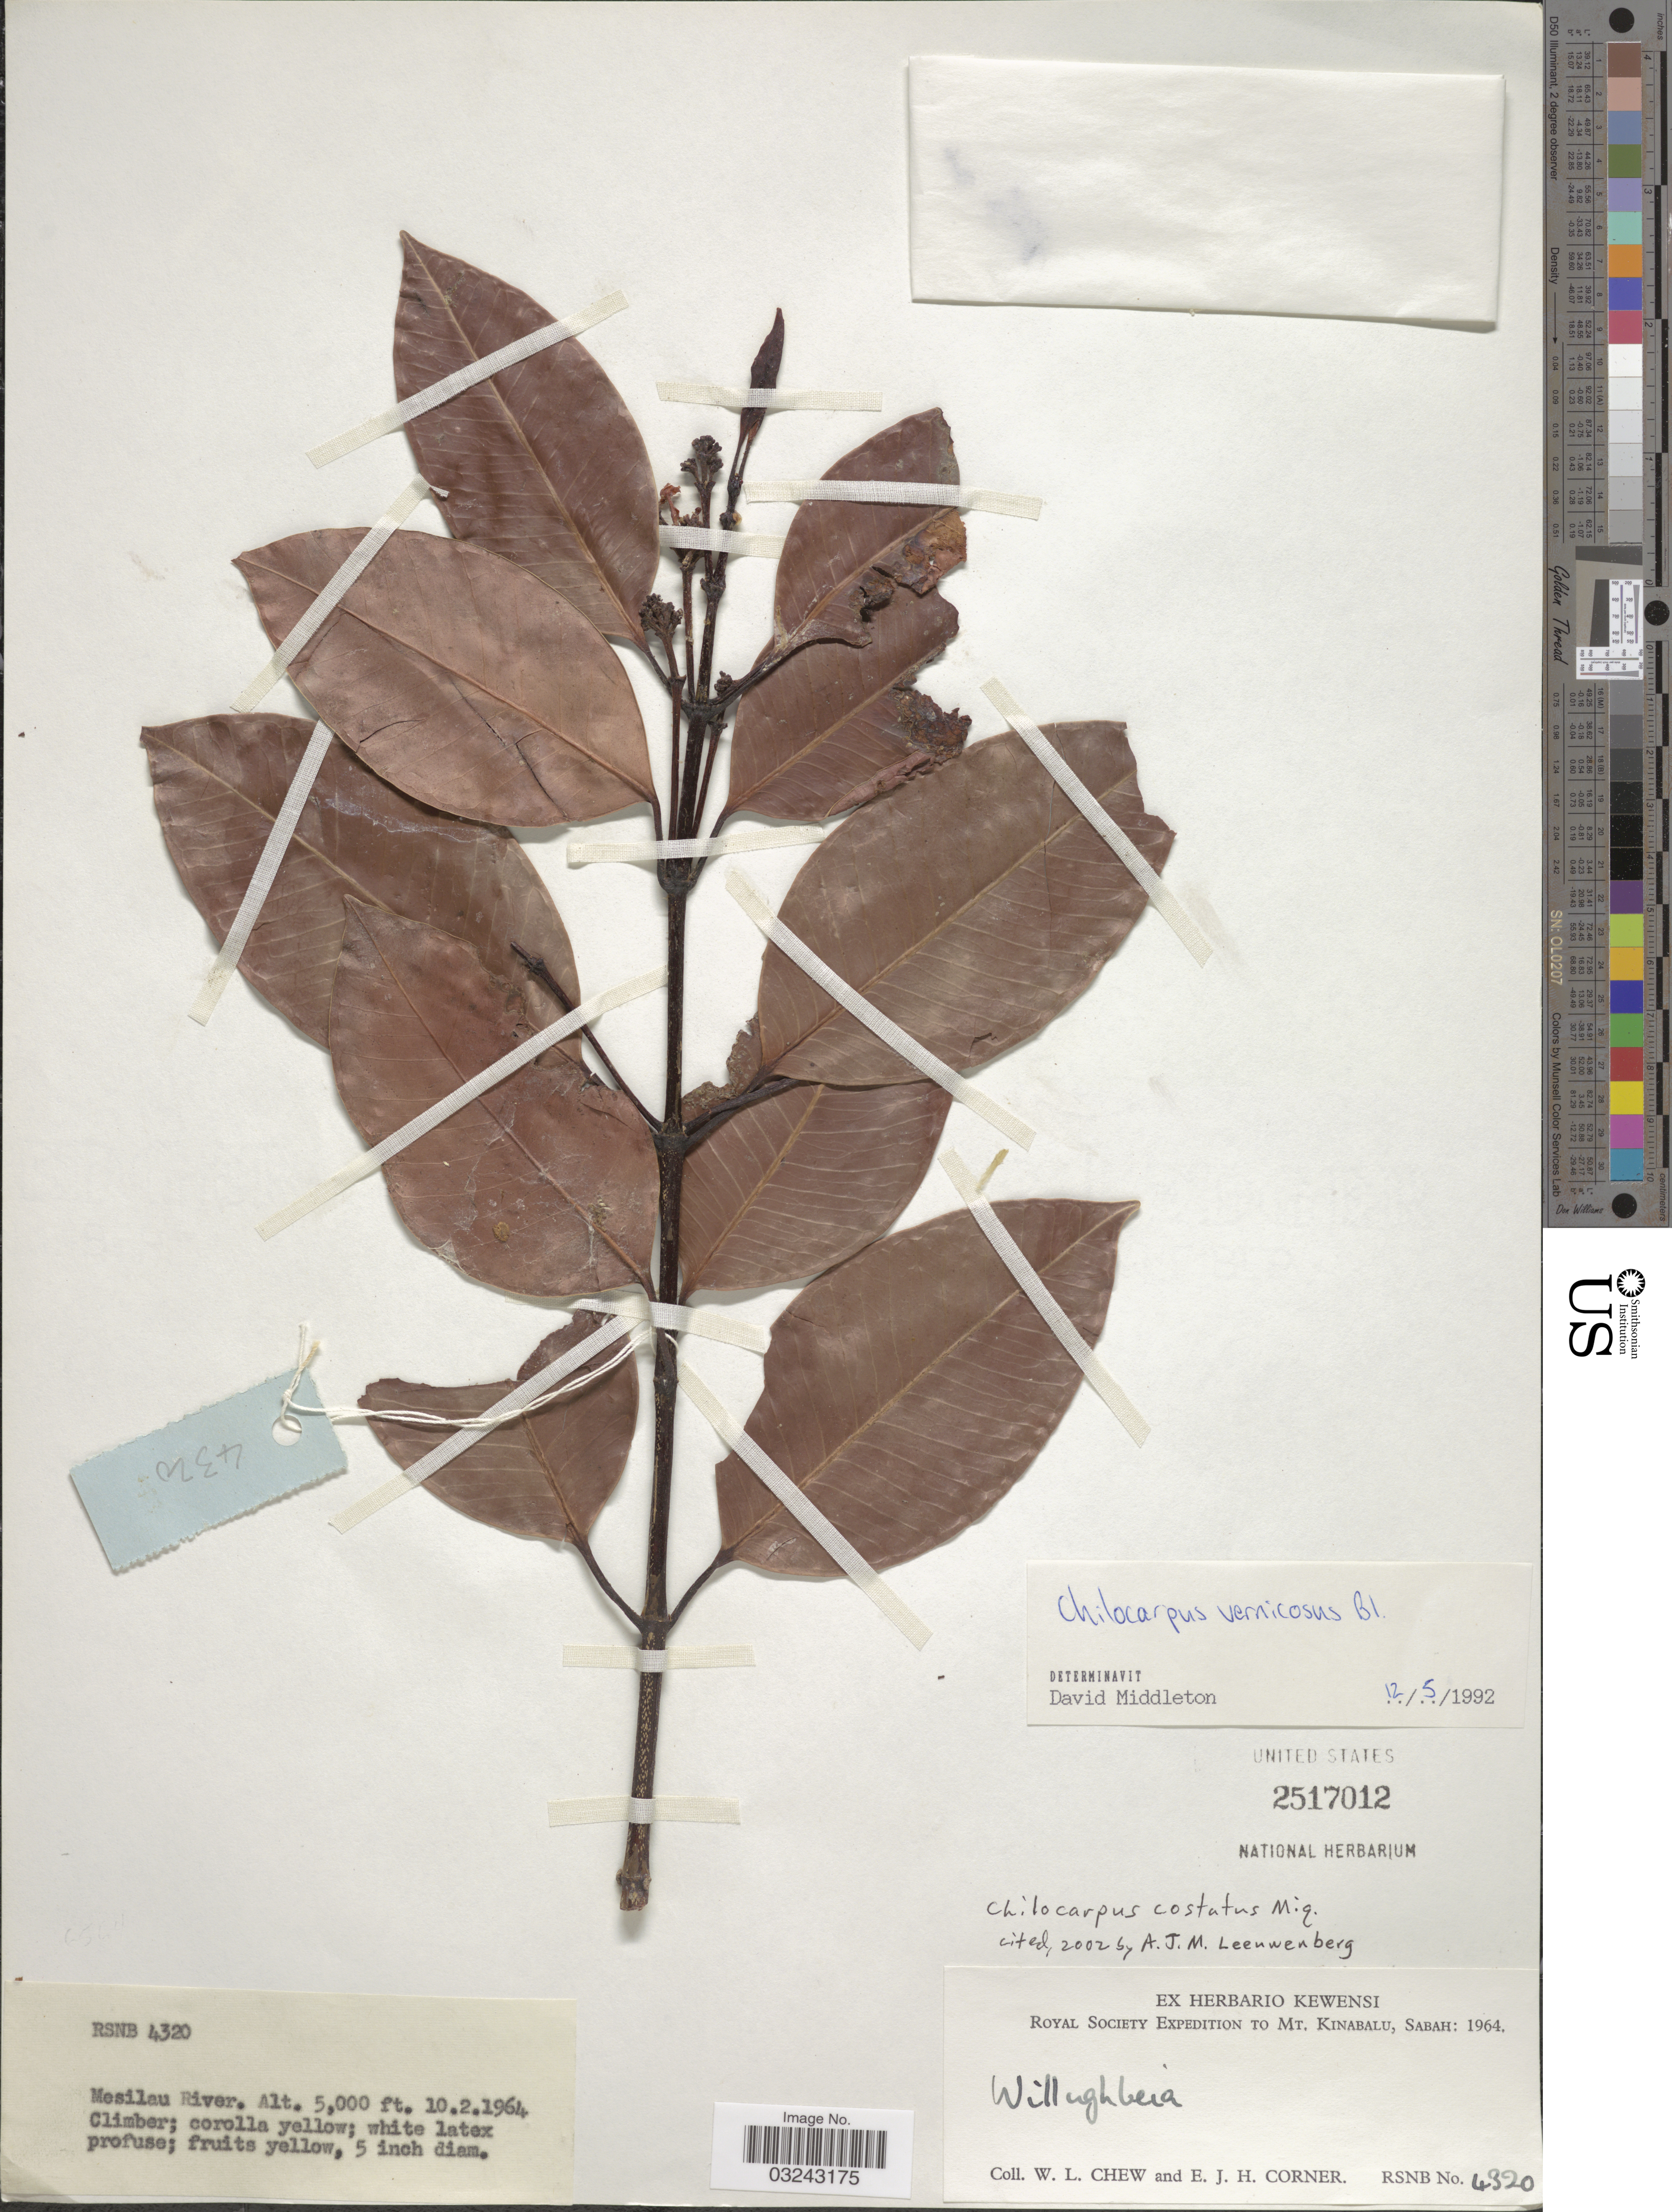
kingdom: Plantae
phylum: Tracheophyta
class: Magnoliopsida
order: Gentianales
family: Apocynaceae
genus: Chilocarpus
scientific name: Chilocarpus costatus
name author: Miq.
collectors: W. Chew & E. Corner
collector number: RSNB4320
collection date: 1964-02-10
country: Malaysia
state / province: Sabah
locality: Mt. Kinabalu, Sabah. Mesilau River.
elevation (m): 1524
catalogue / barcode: US 2517012